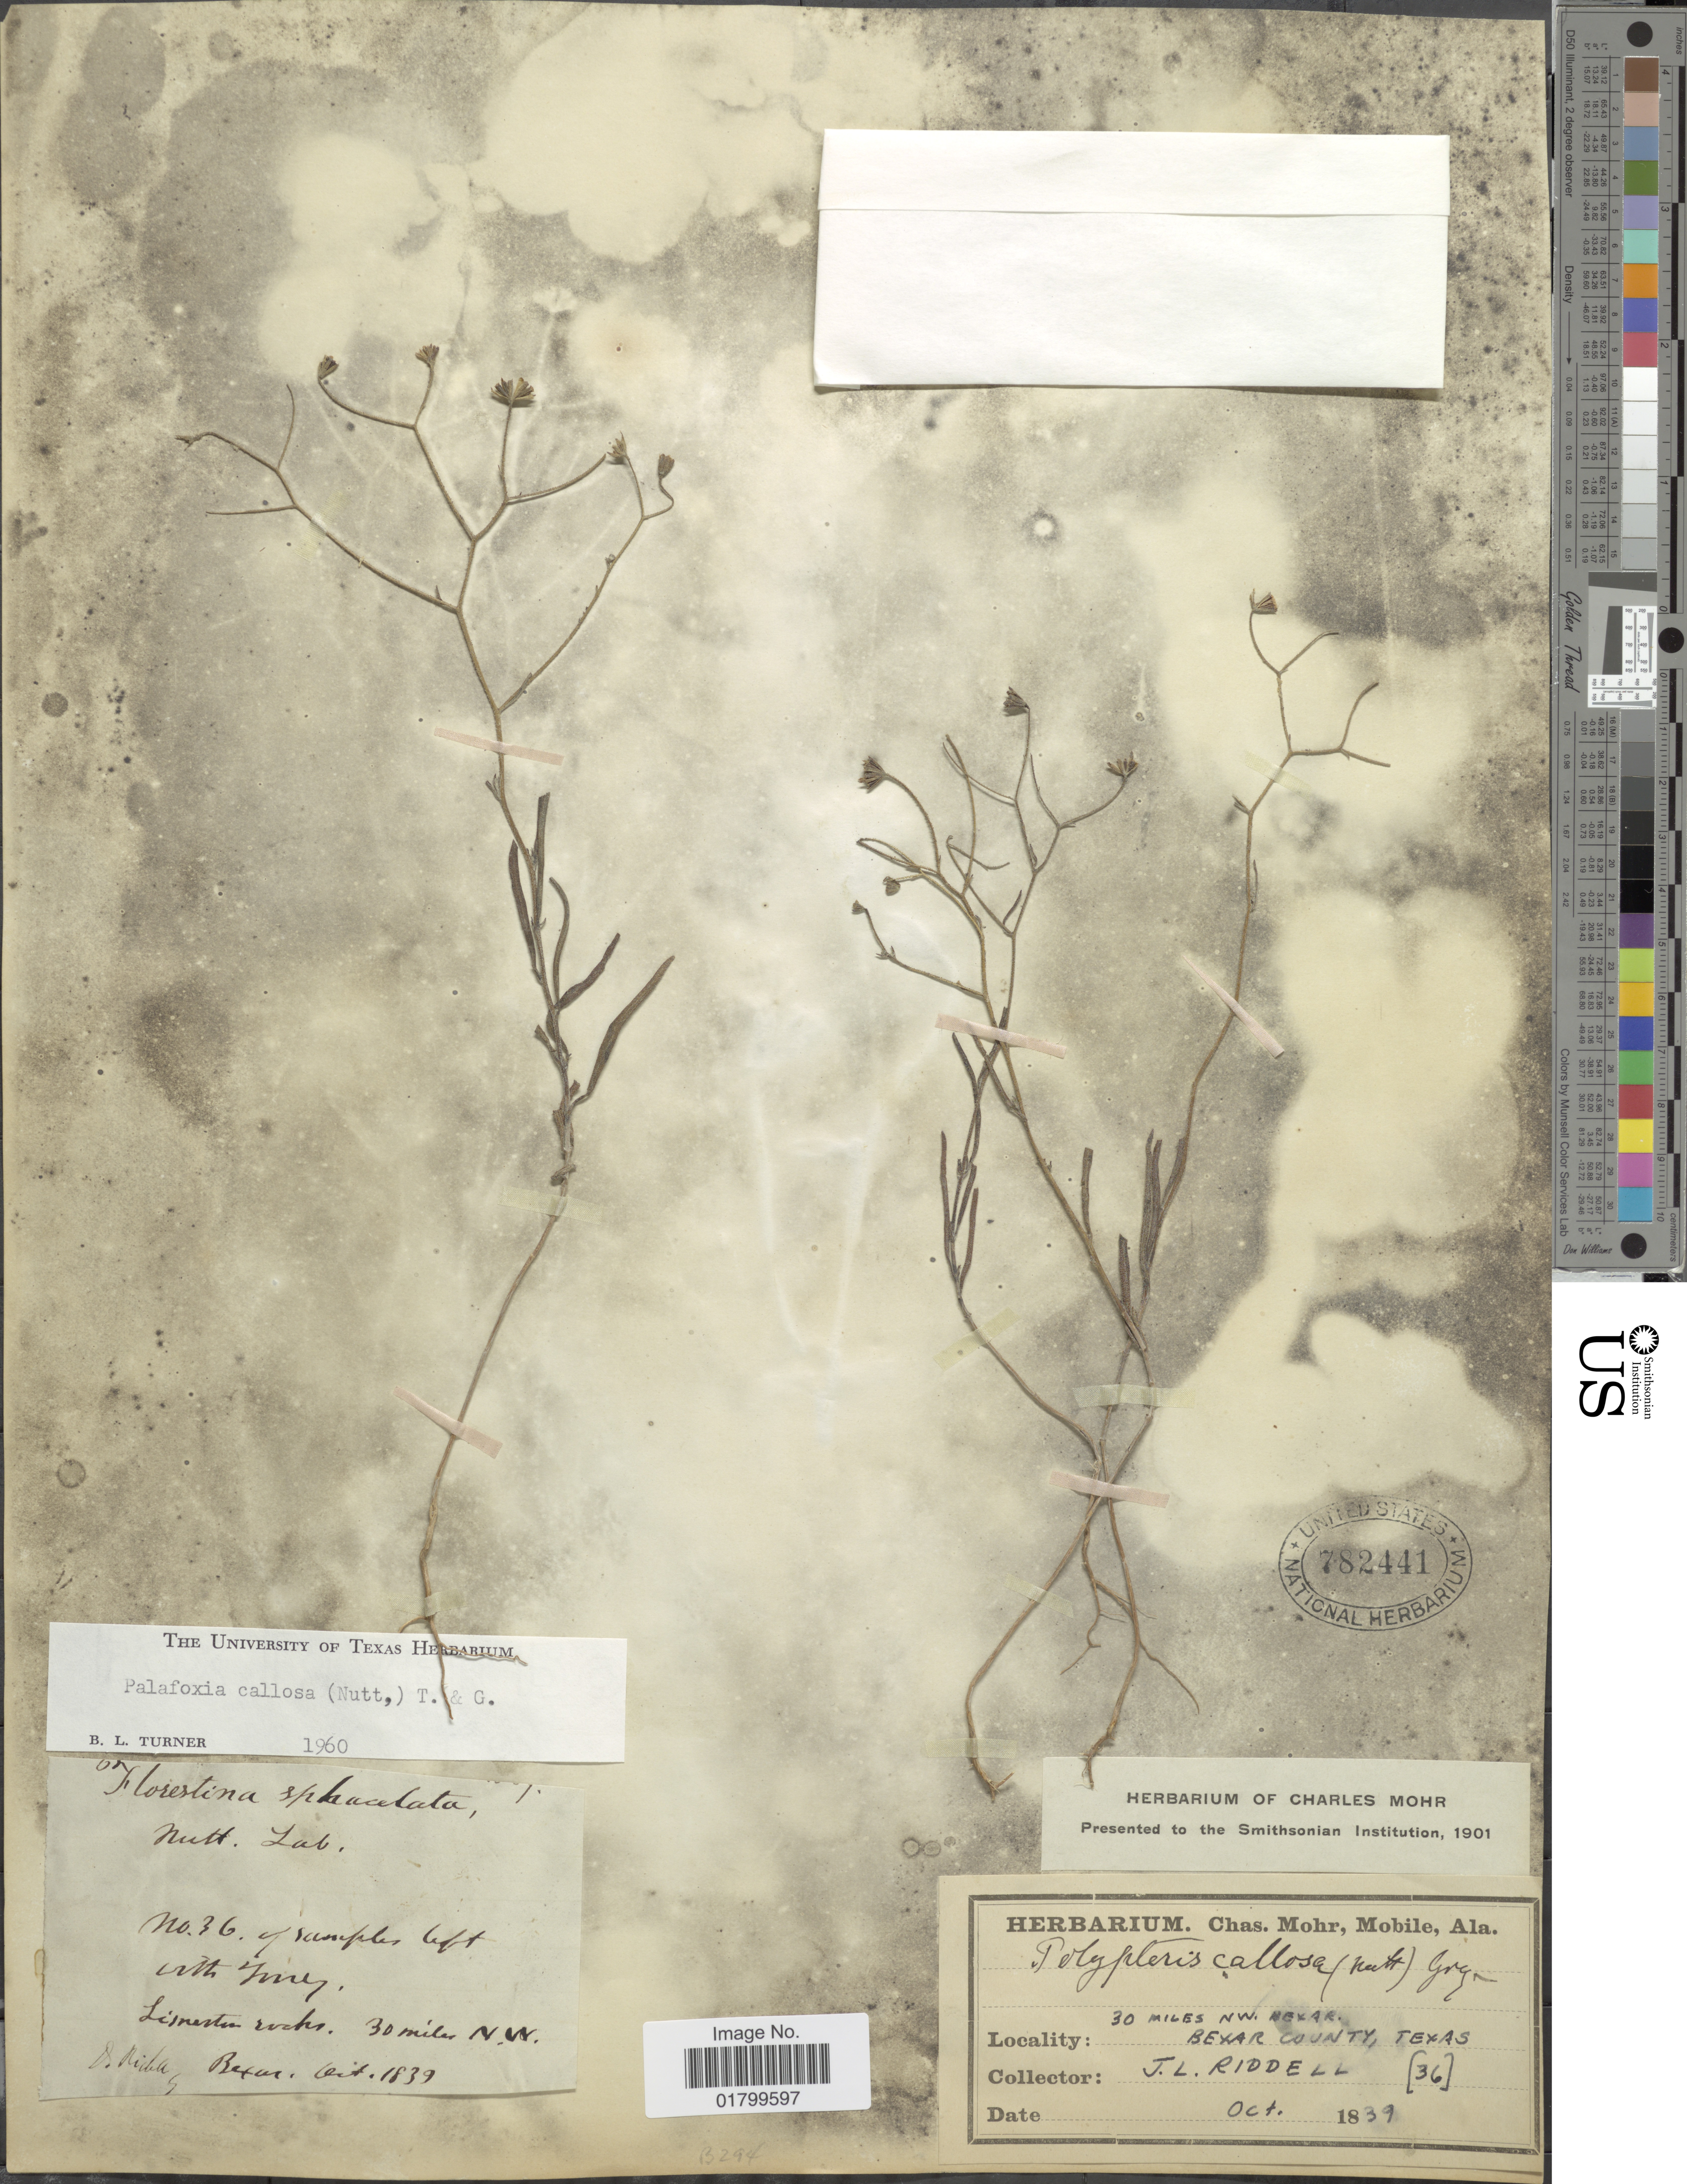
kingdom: Plantae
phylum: Tracheophyta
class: Magnoliopsida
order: Asterales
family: Asteraceae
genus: Palafoxia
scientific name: Palafoxia callosa var. callosa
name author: (Nutt.) Torr. & A. Gray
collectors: J. Riddell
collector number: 36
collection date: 1839-10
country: United States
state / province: Texas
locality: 30 miles NW. Bexar, Bexar County, Texas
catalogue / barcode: US 782441